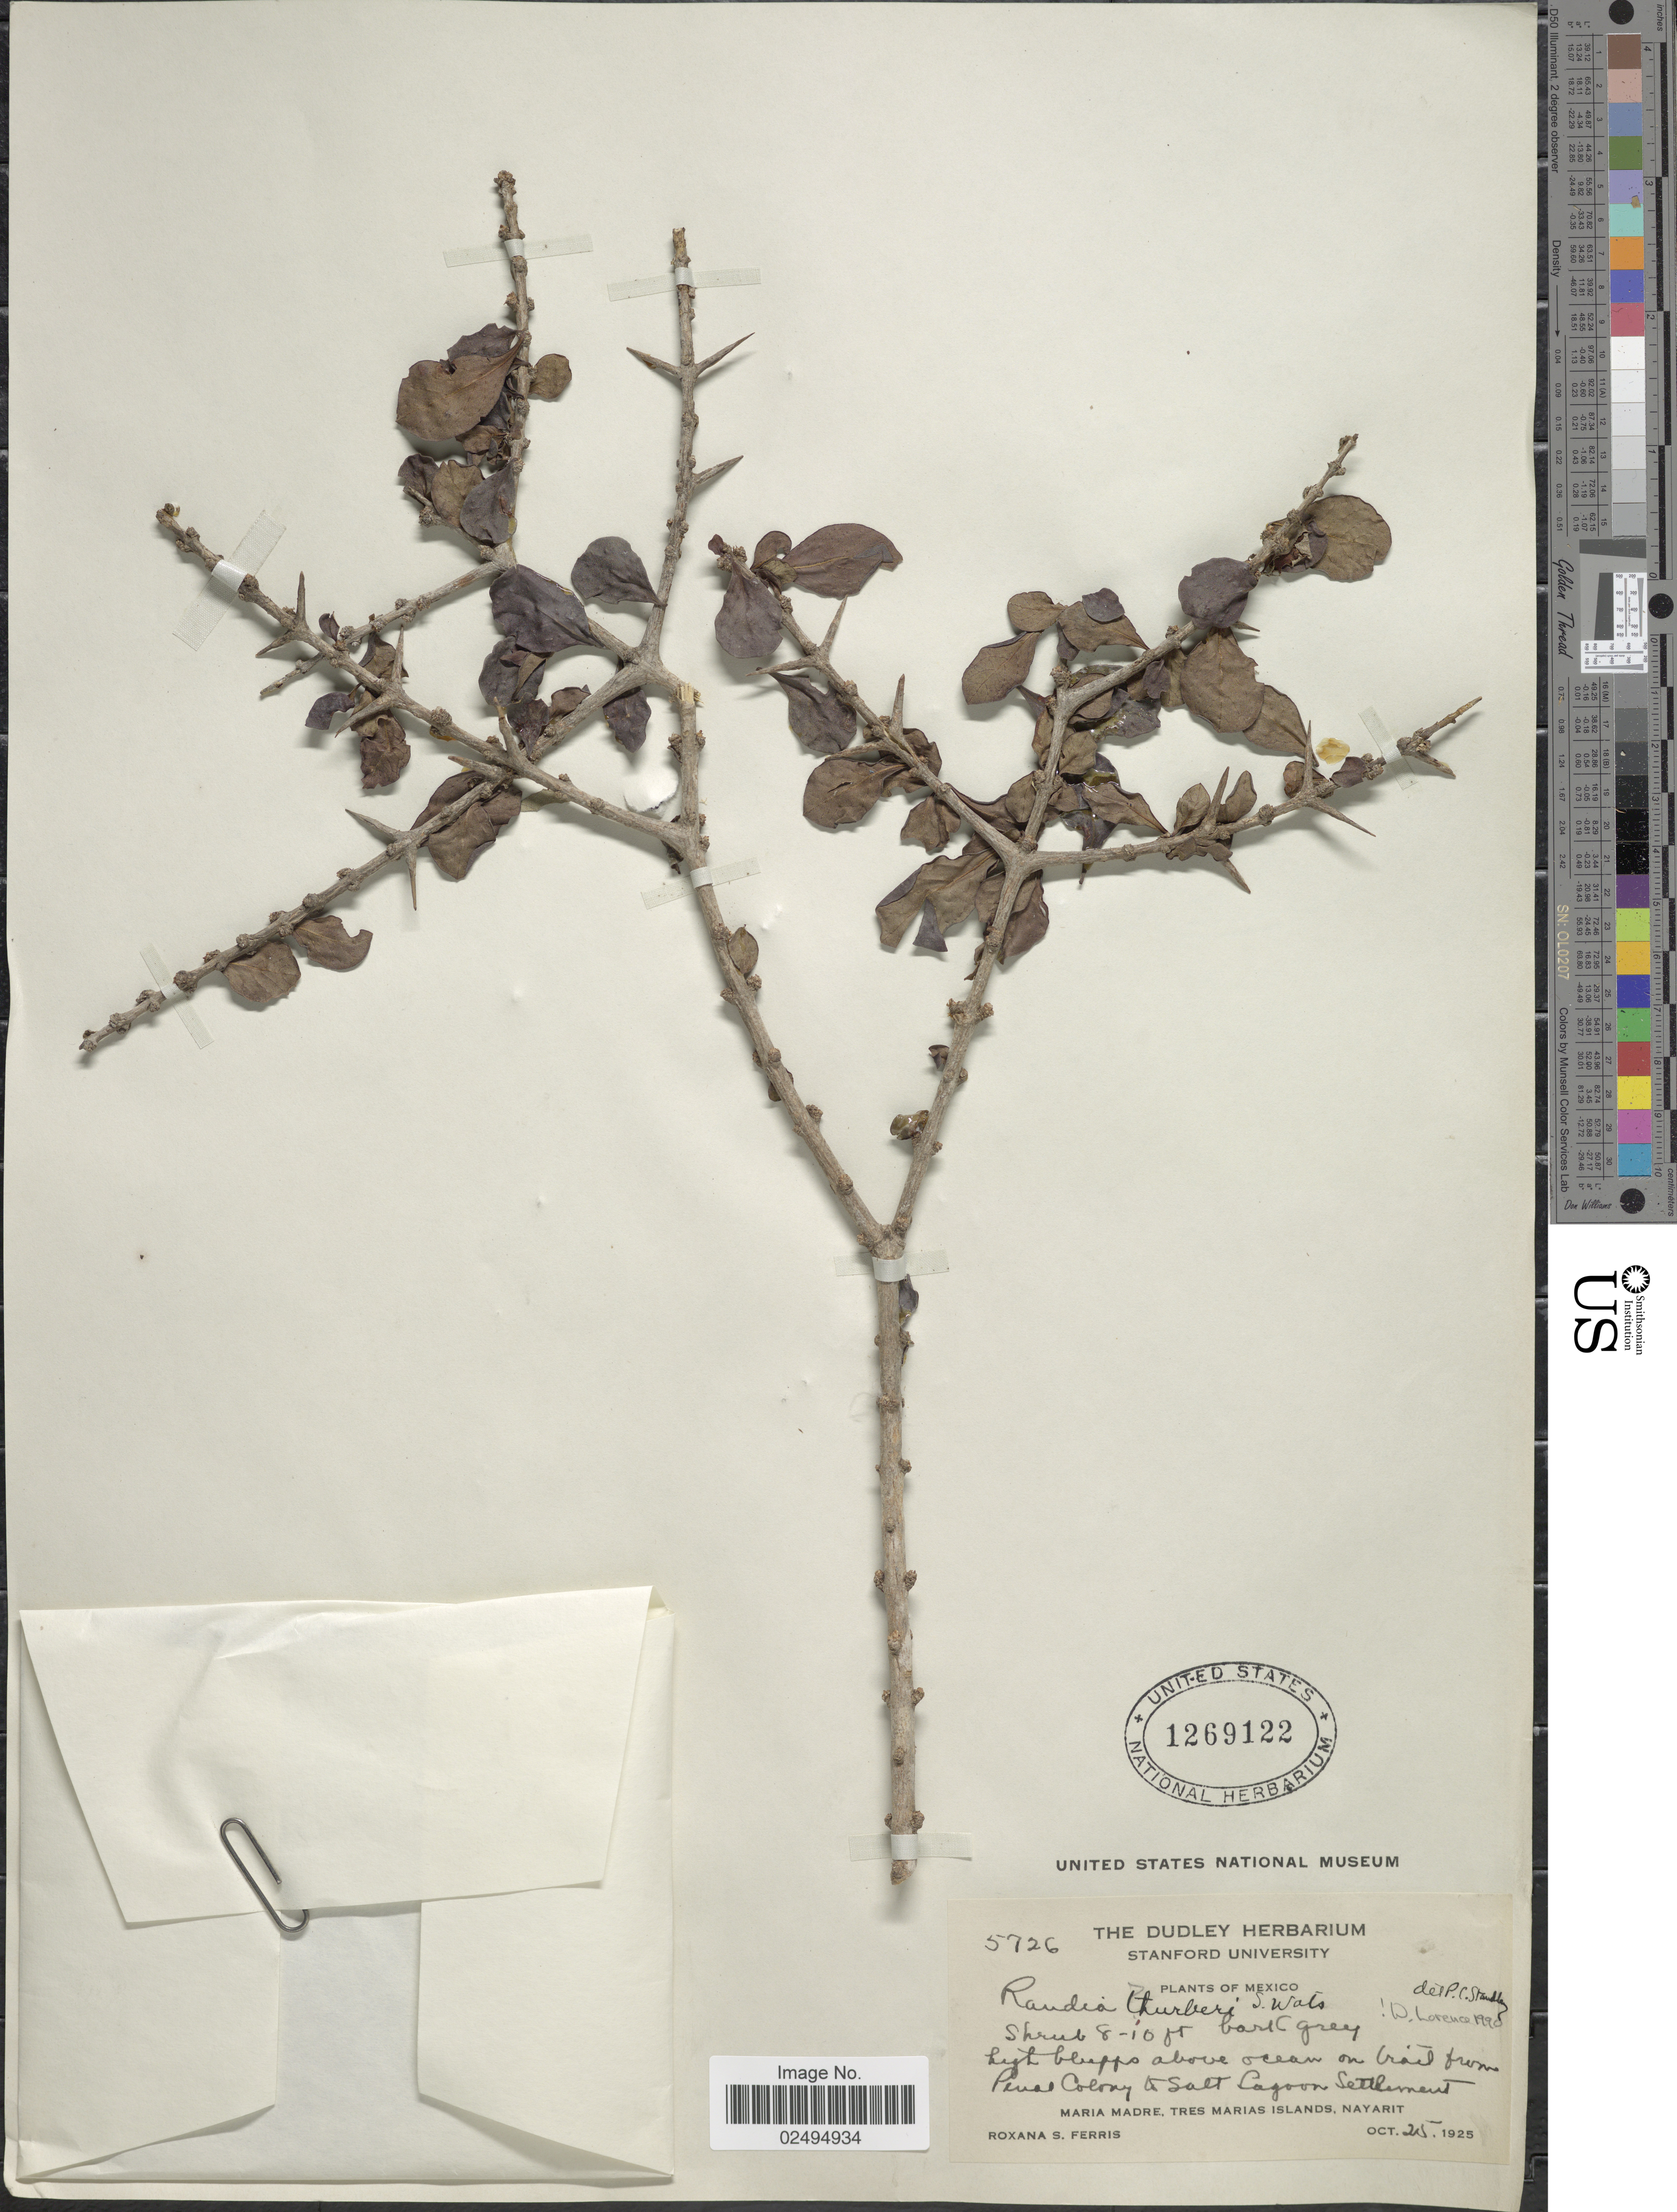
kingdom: Plantae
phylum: Tracheophyta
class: Magnoliopsida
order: Gentianales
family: Rubiaceae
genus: Randia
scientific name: Randia thurberi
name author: S. Watson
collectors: R. S. Ferris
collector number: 5726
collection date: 1925-10-25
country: Mexico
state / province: Nayarit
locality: Above ocean on trail from Penal Colony & Salt Lagoon Settlement, Maia Madre, Tres Marias Islands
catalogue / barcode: US 1269122